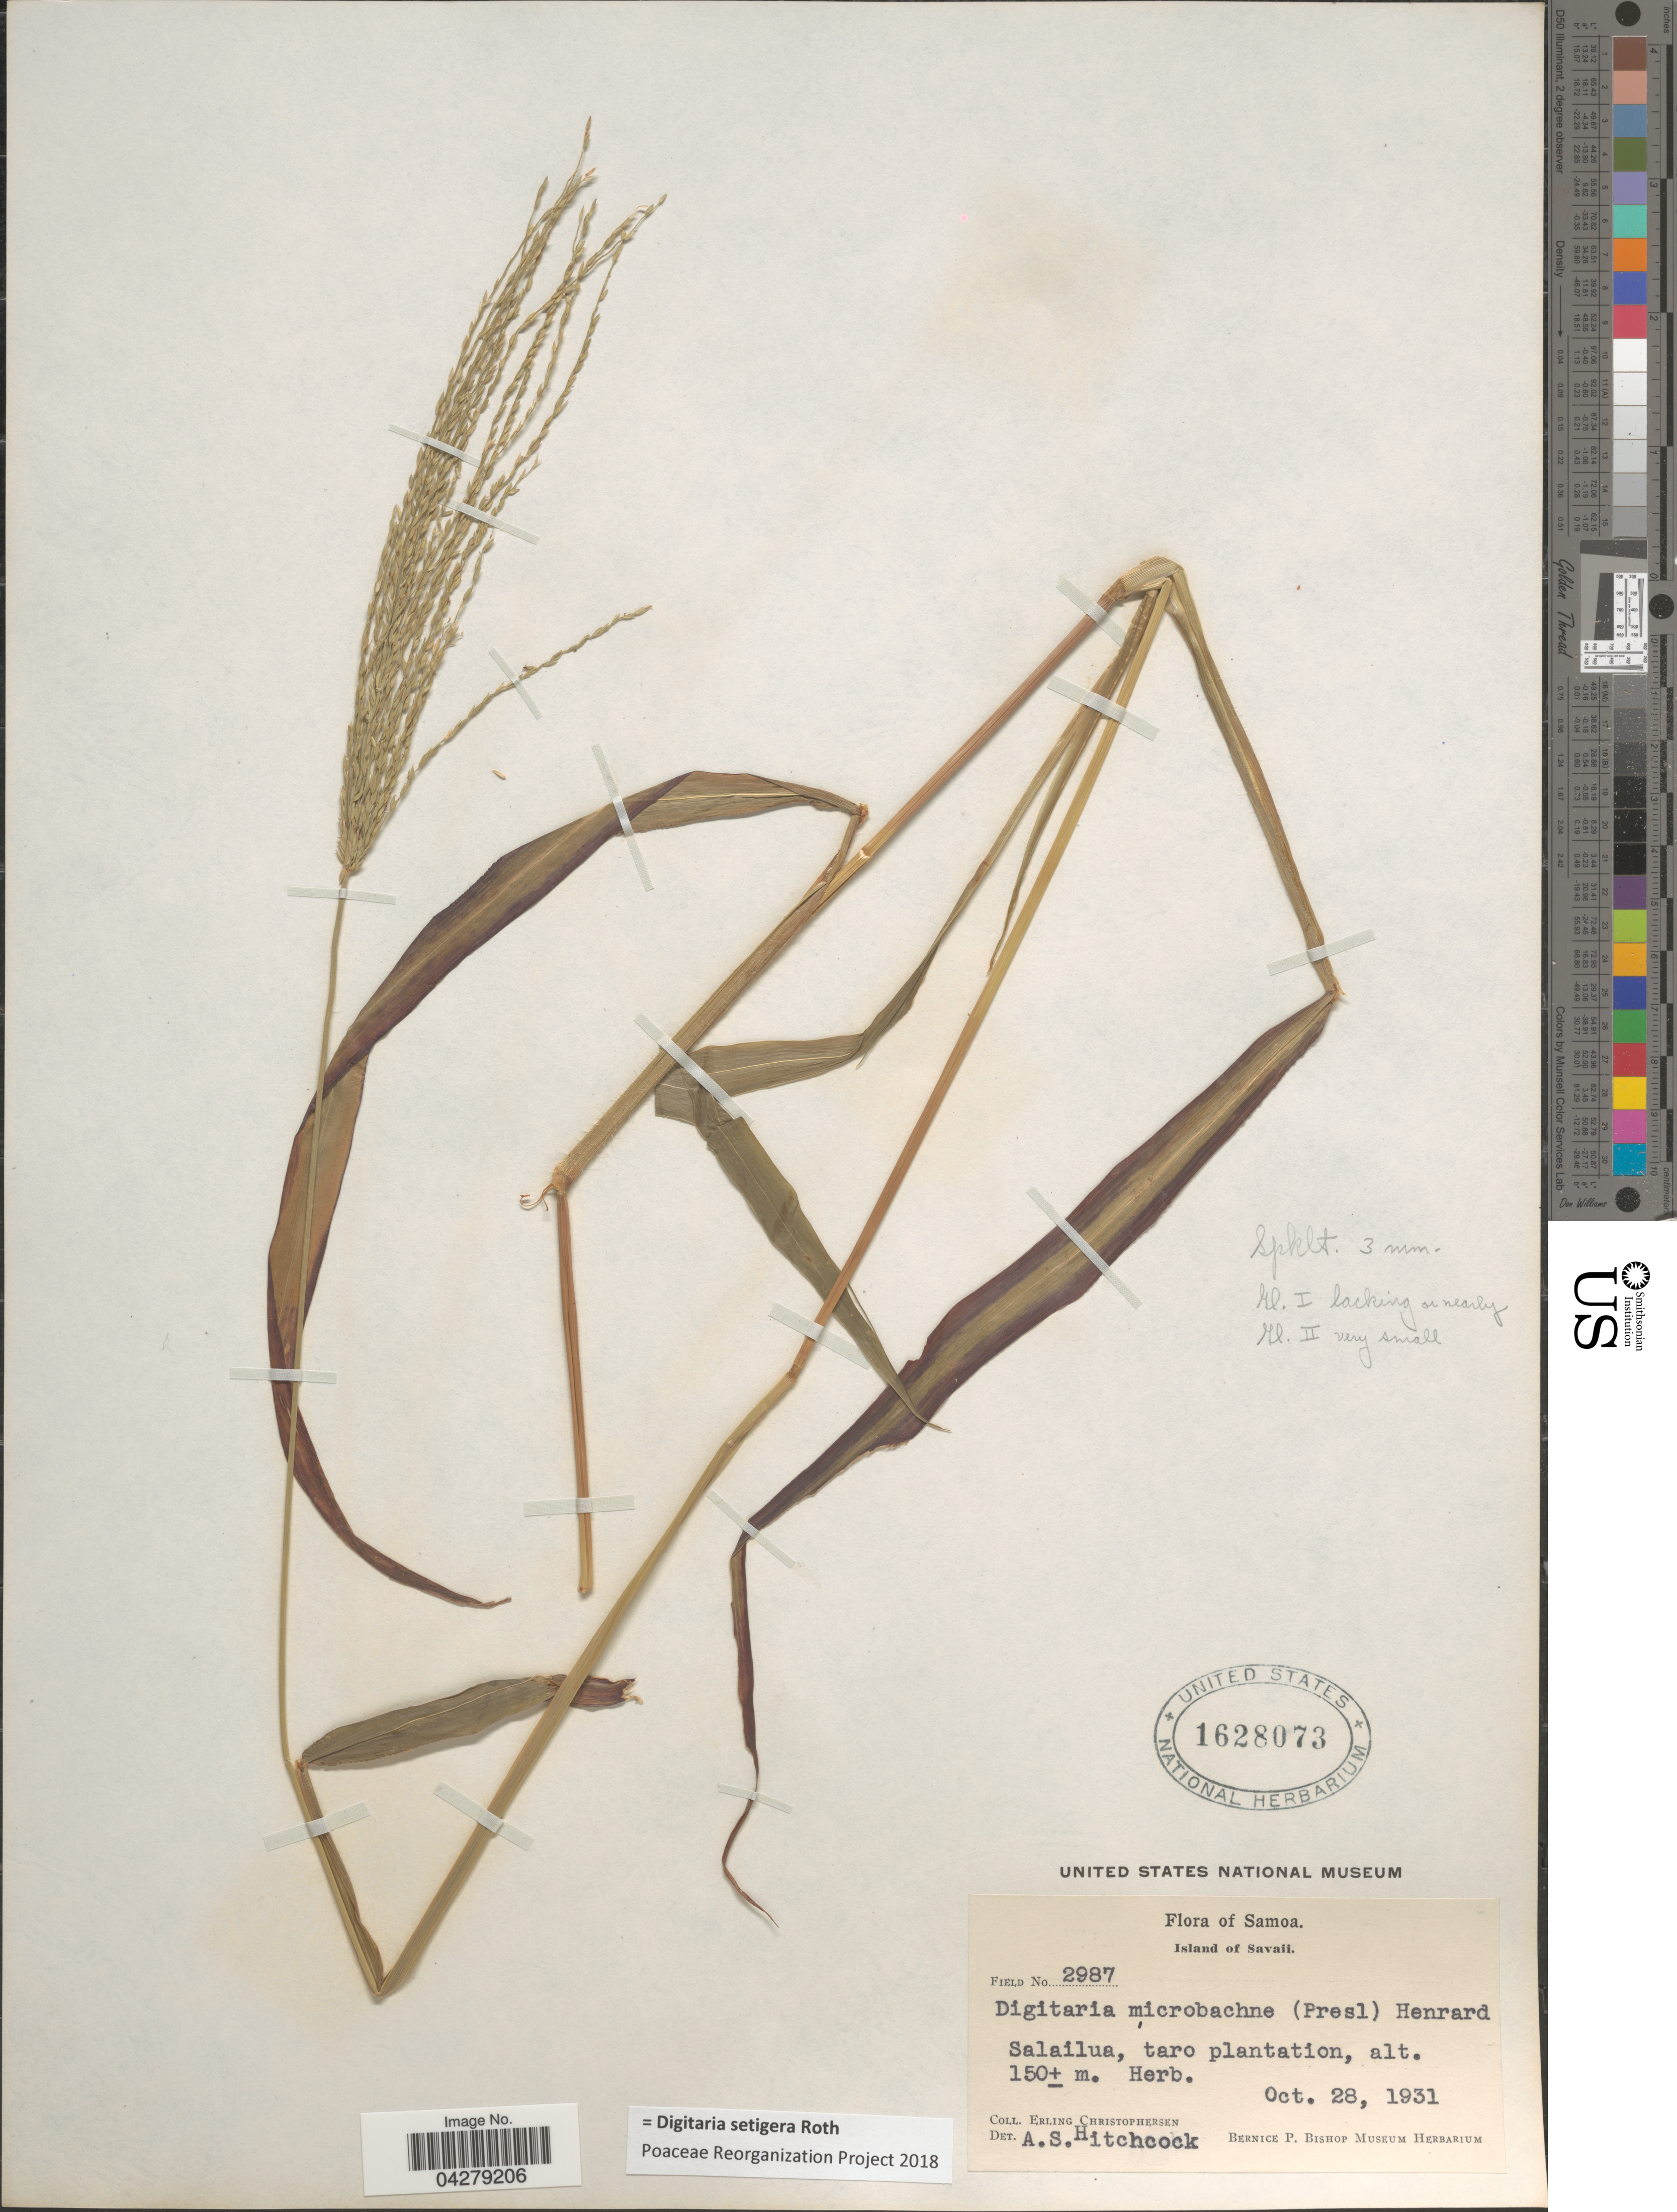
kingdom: Plantae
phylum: Tracheophyta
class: Liliopsida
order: Poales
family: Poaceae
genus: Digitaria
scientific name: Digitaria setigera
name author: Roth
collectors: E. Christophersen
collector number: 2987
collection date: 1931-10-28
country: Samoa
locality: Samoa. Island of Savaii. Salailua, taro plantation.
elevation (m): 150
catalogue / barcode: US 1628073